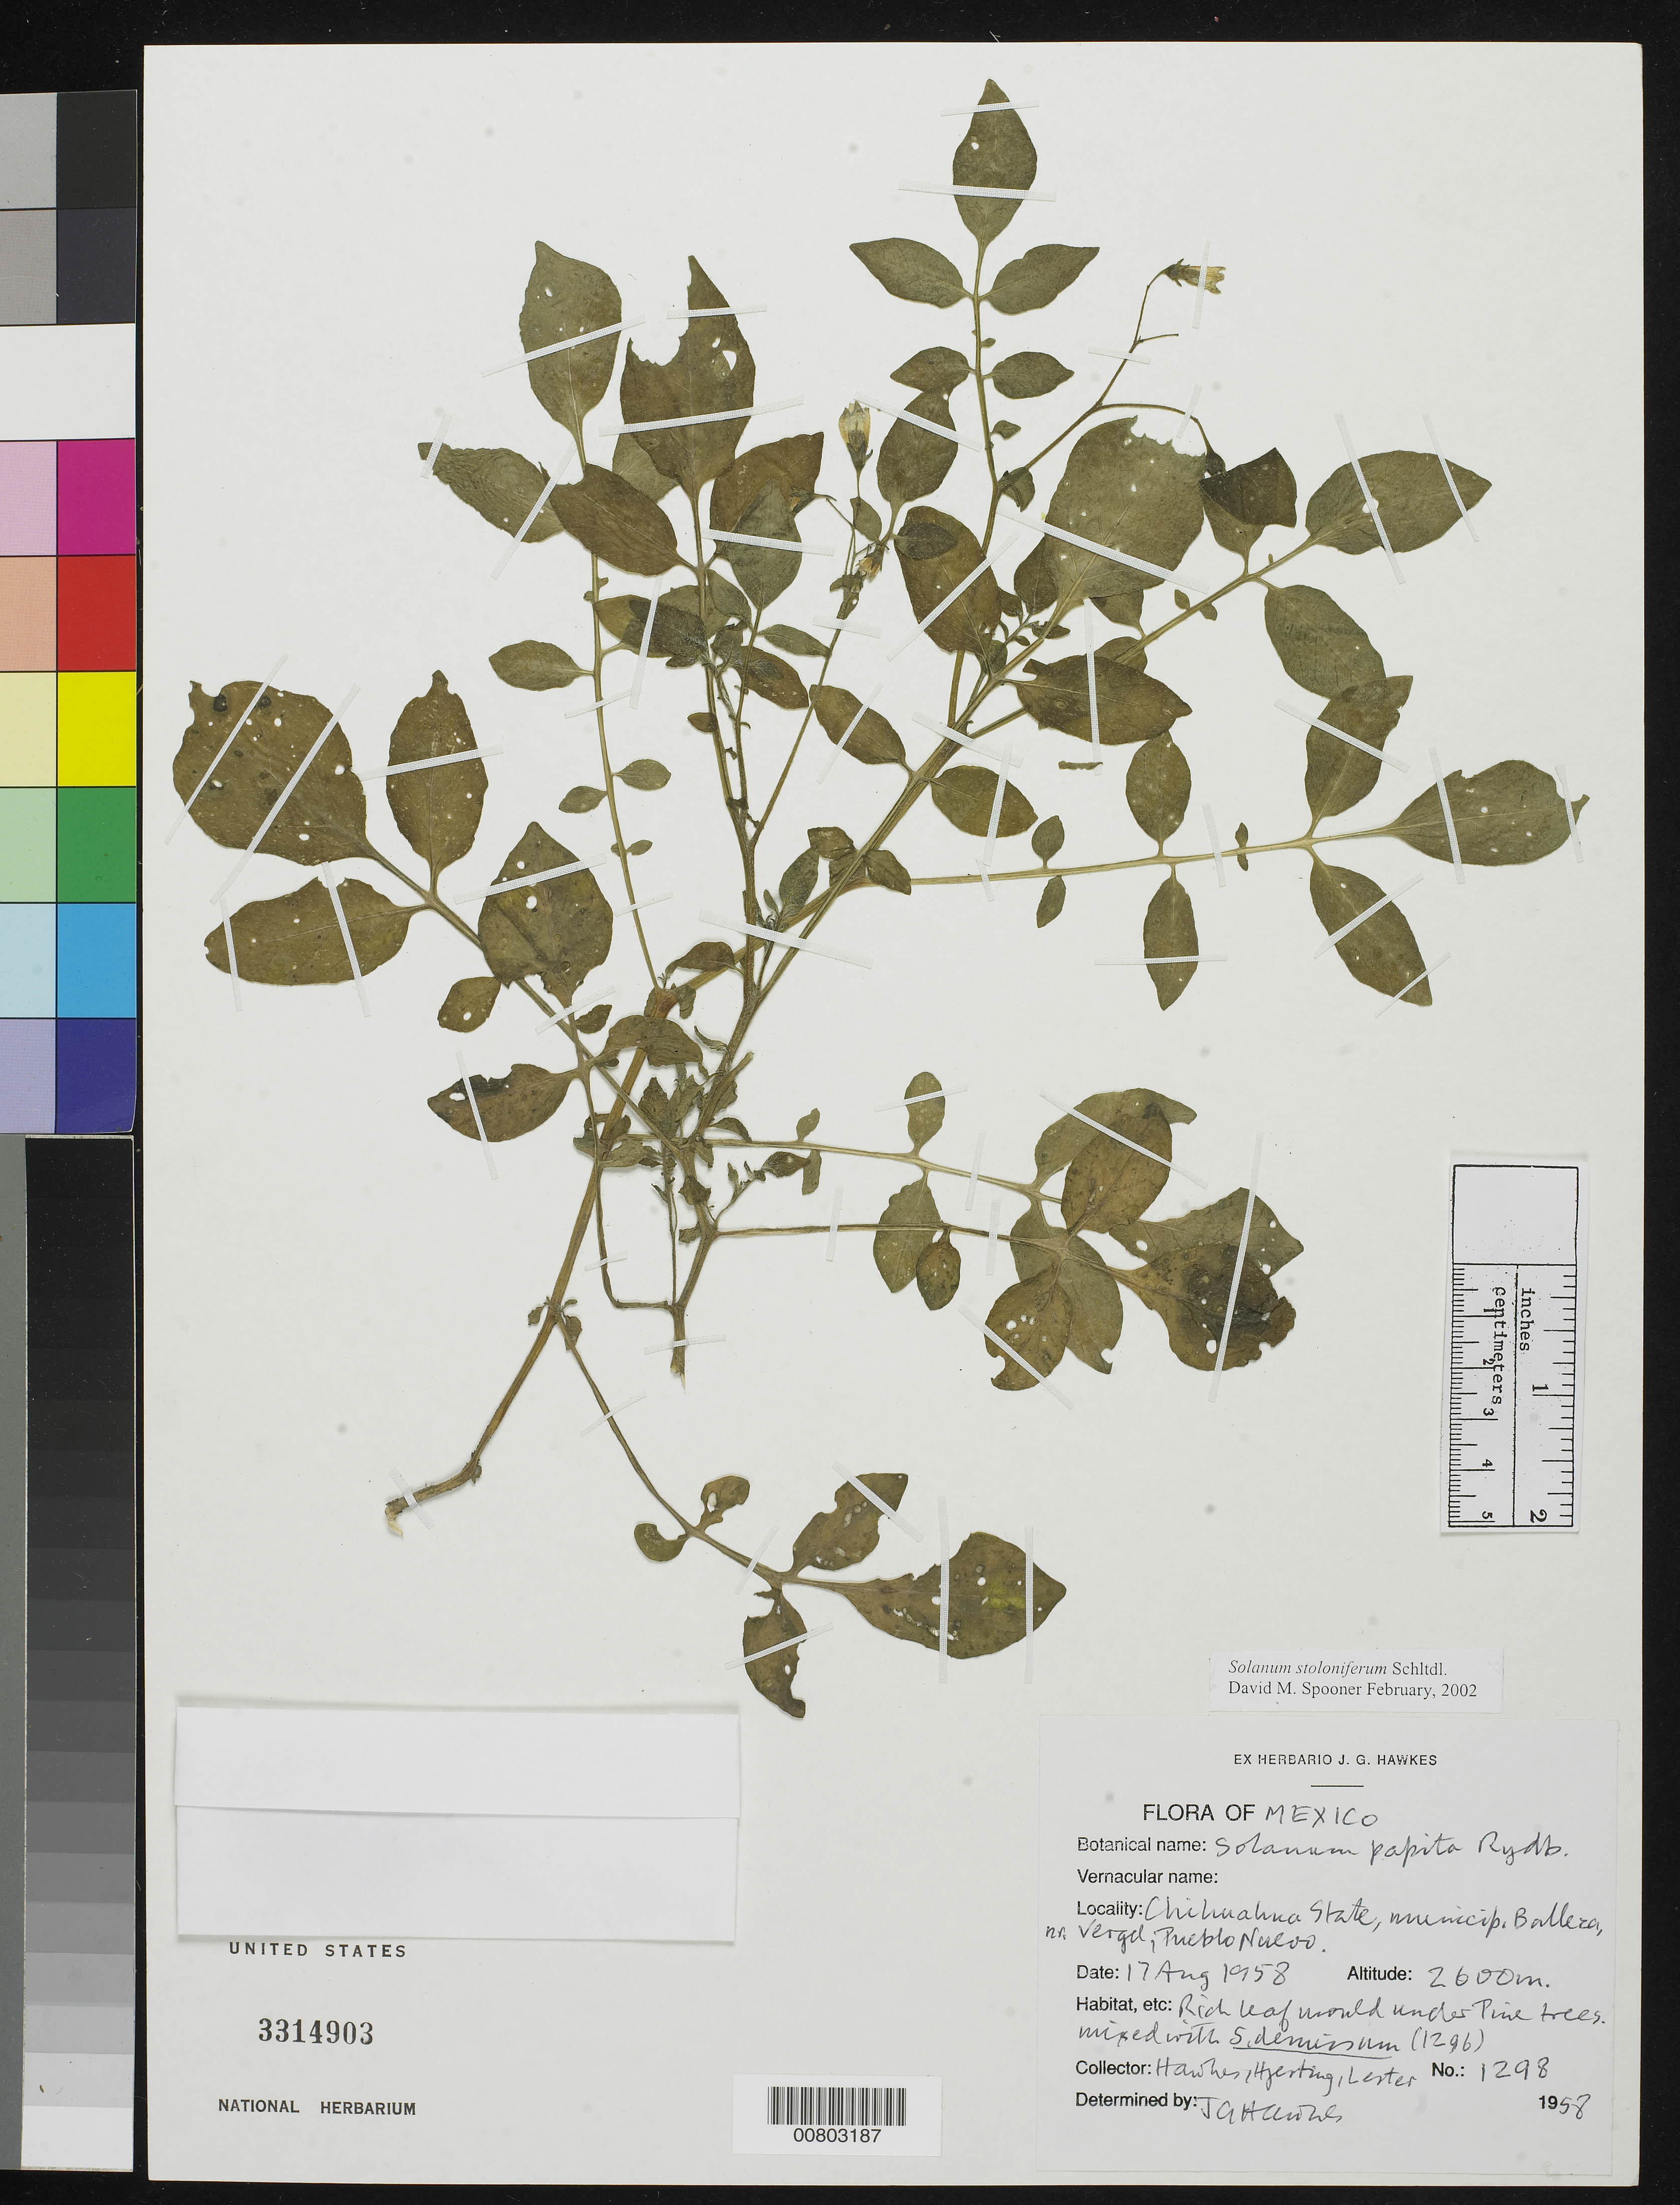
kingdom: Plantae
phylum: Tracheophyta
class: Magnoliopsida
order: Solanales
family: Solanaceae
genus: Solanum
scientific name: Solanum stoloniferum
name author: Schltdl.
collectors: J. G. Hawkes, J. P. Hjerting & R. Lester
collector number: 1298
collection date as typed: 17 Aug 1958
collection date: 1958-08-17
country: Mexico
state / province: Chihuahua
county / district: Balleza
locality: Vergel, Pueblo Nuevo.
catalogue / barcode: US 3314903